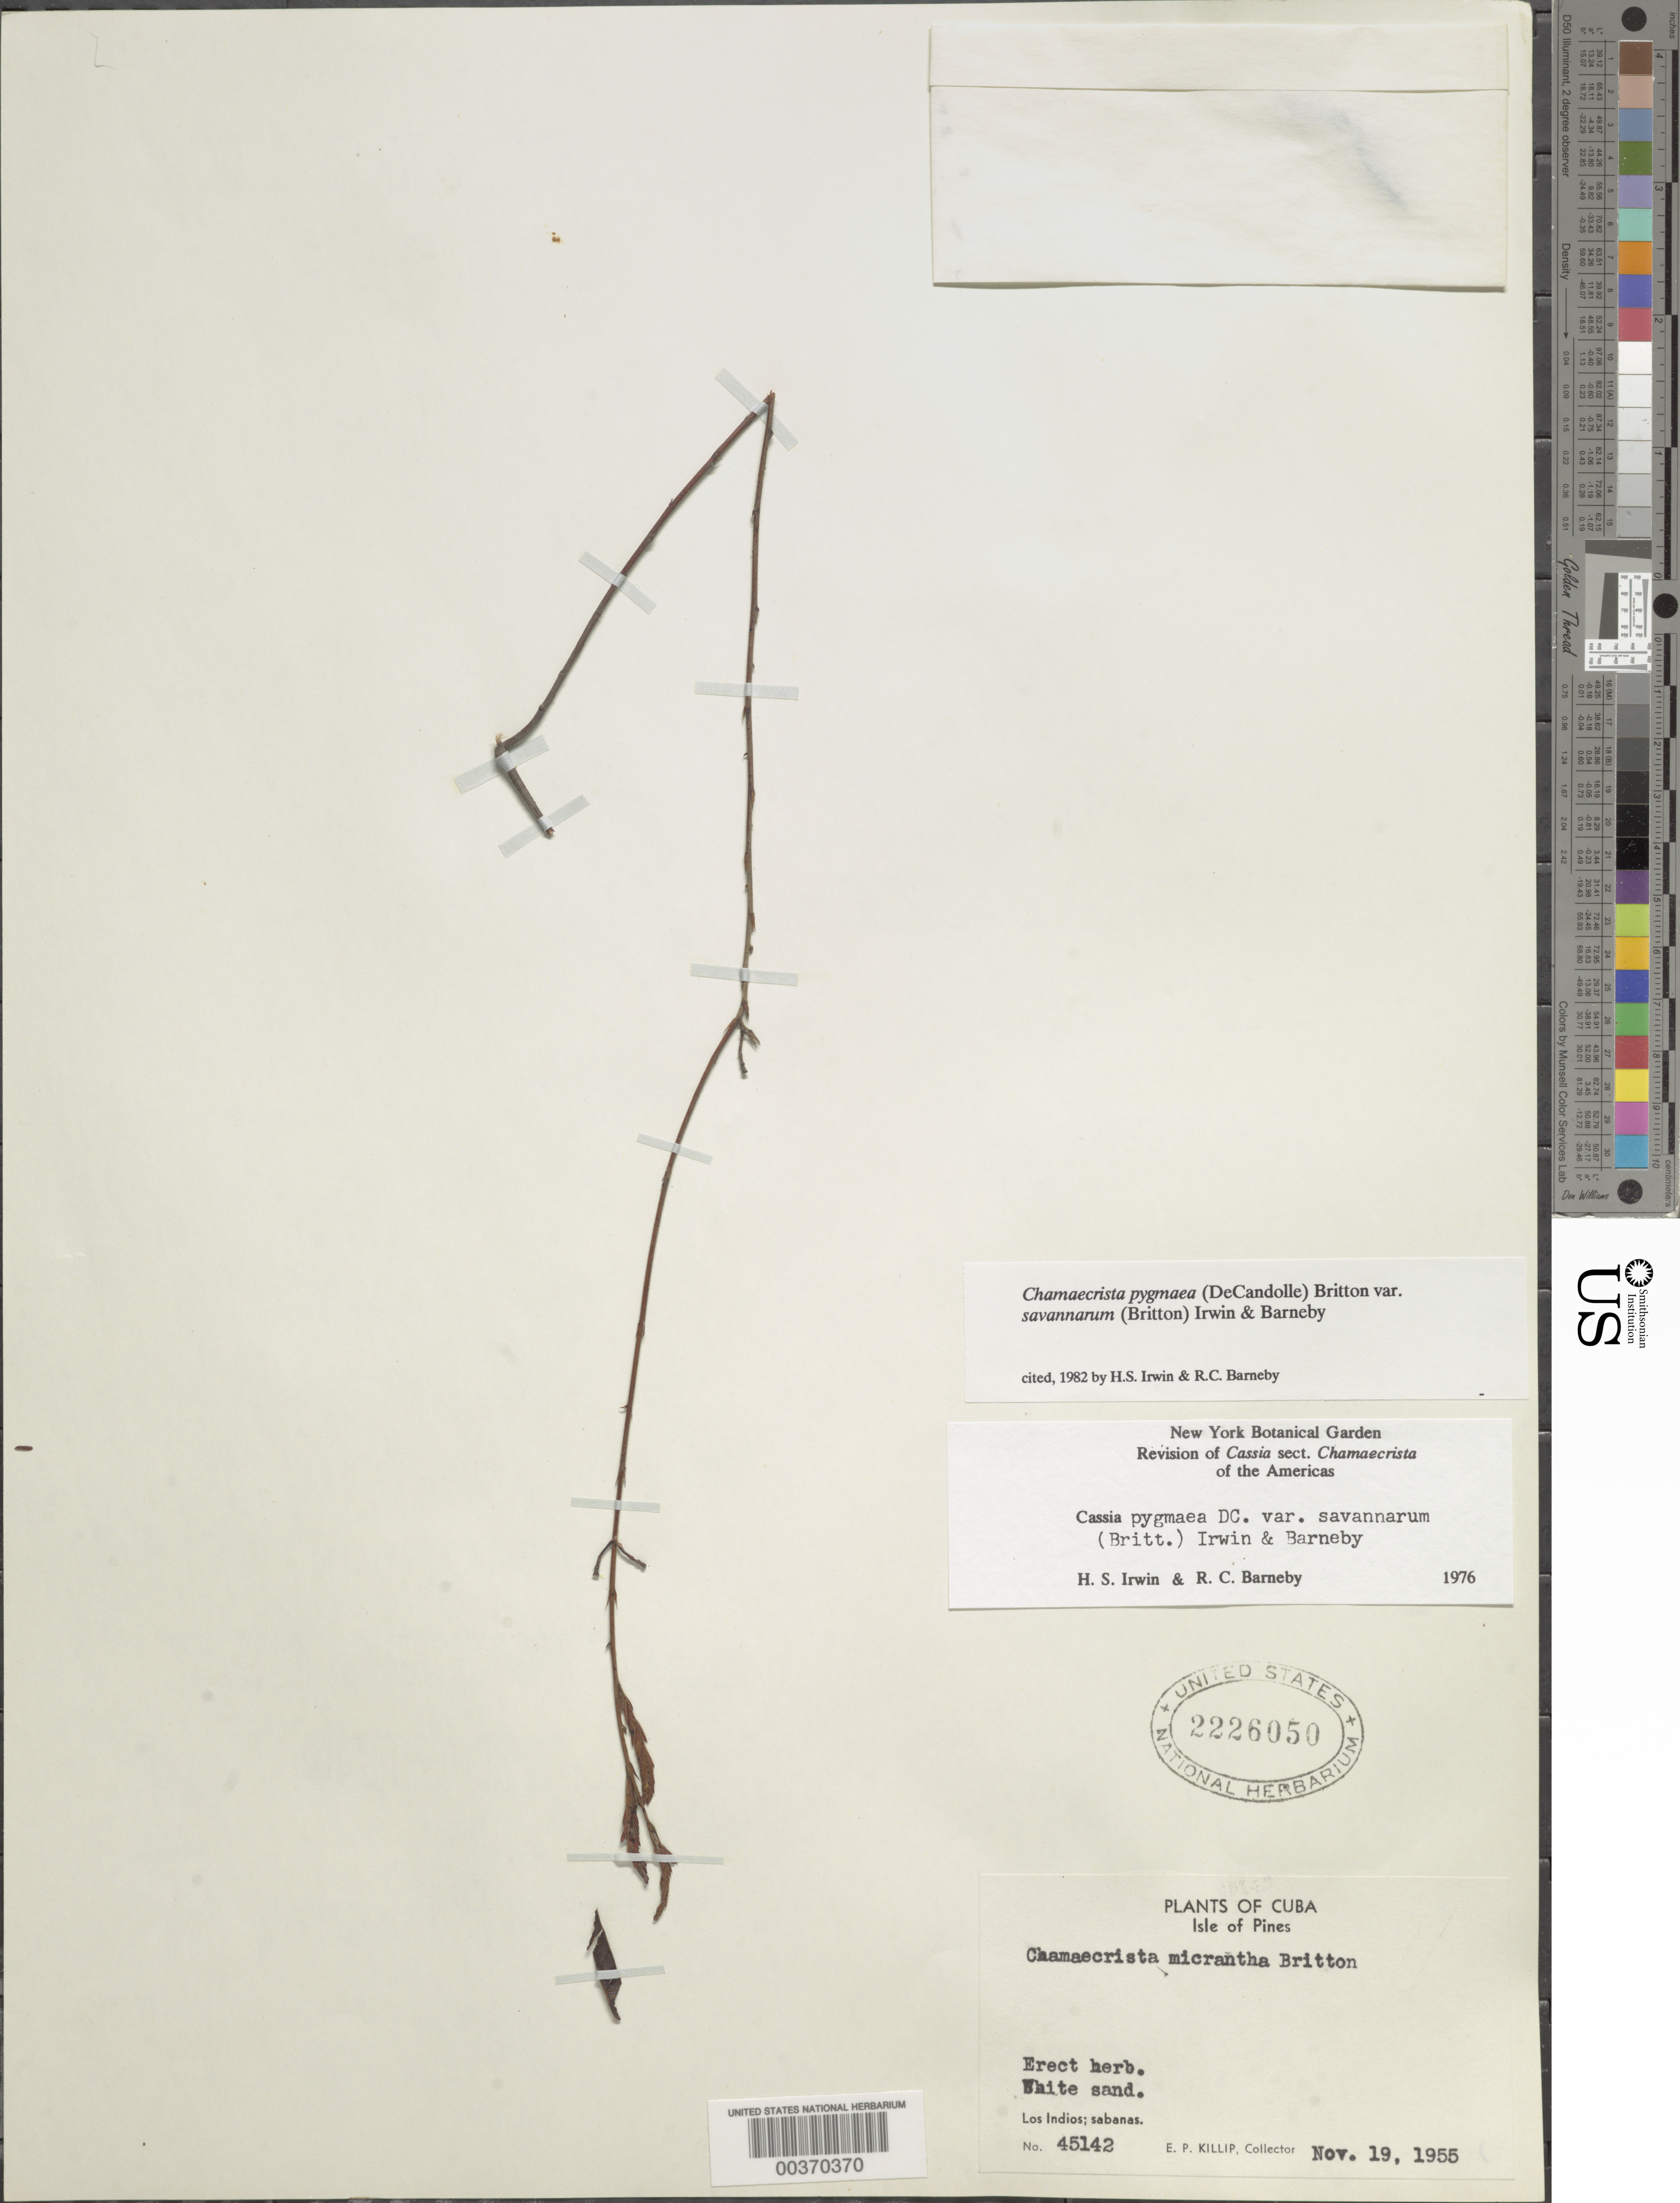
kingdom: Plantae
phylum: Tracheophyta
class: Magnoliopsida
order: Fabales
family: Fabaceae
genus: Chamaecrista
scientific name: Chamaecrista pygmaea var. savannarum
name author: (Britton) H.S. Irwin & Barneby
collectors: E. P. Killip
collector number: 45142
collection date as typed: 19 Nov 1955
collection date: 1955-11-19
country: Cuba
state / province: Isla de La Juventud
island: Isla de La Juventud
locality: Los indios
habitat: White sand; sabanas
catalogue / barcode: US 2226050